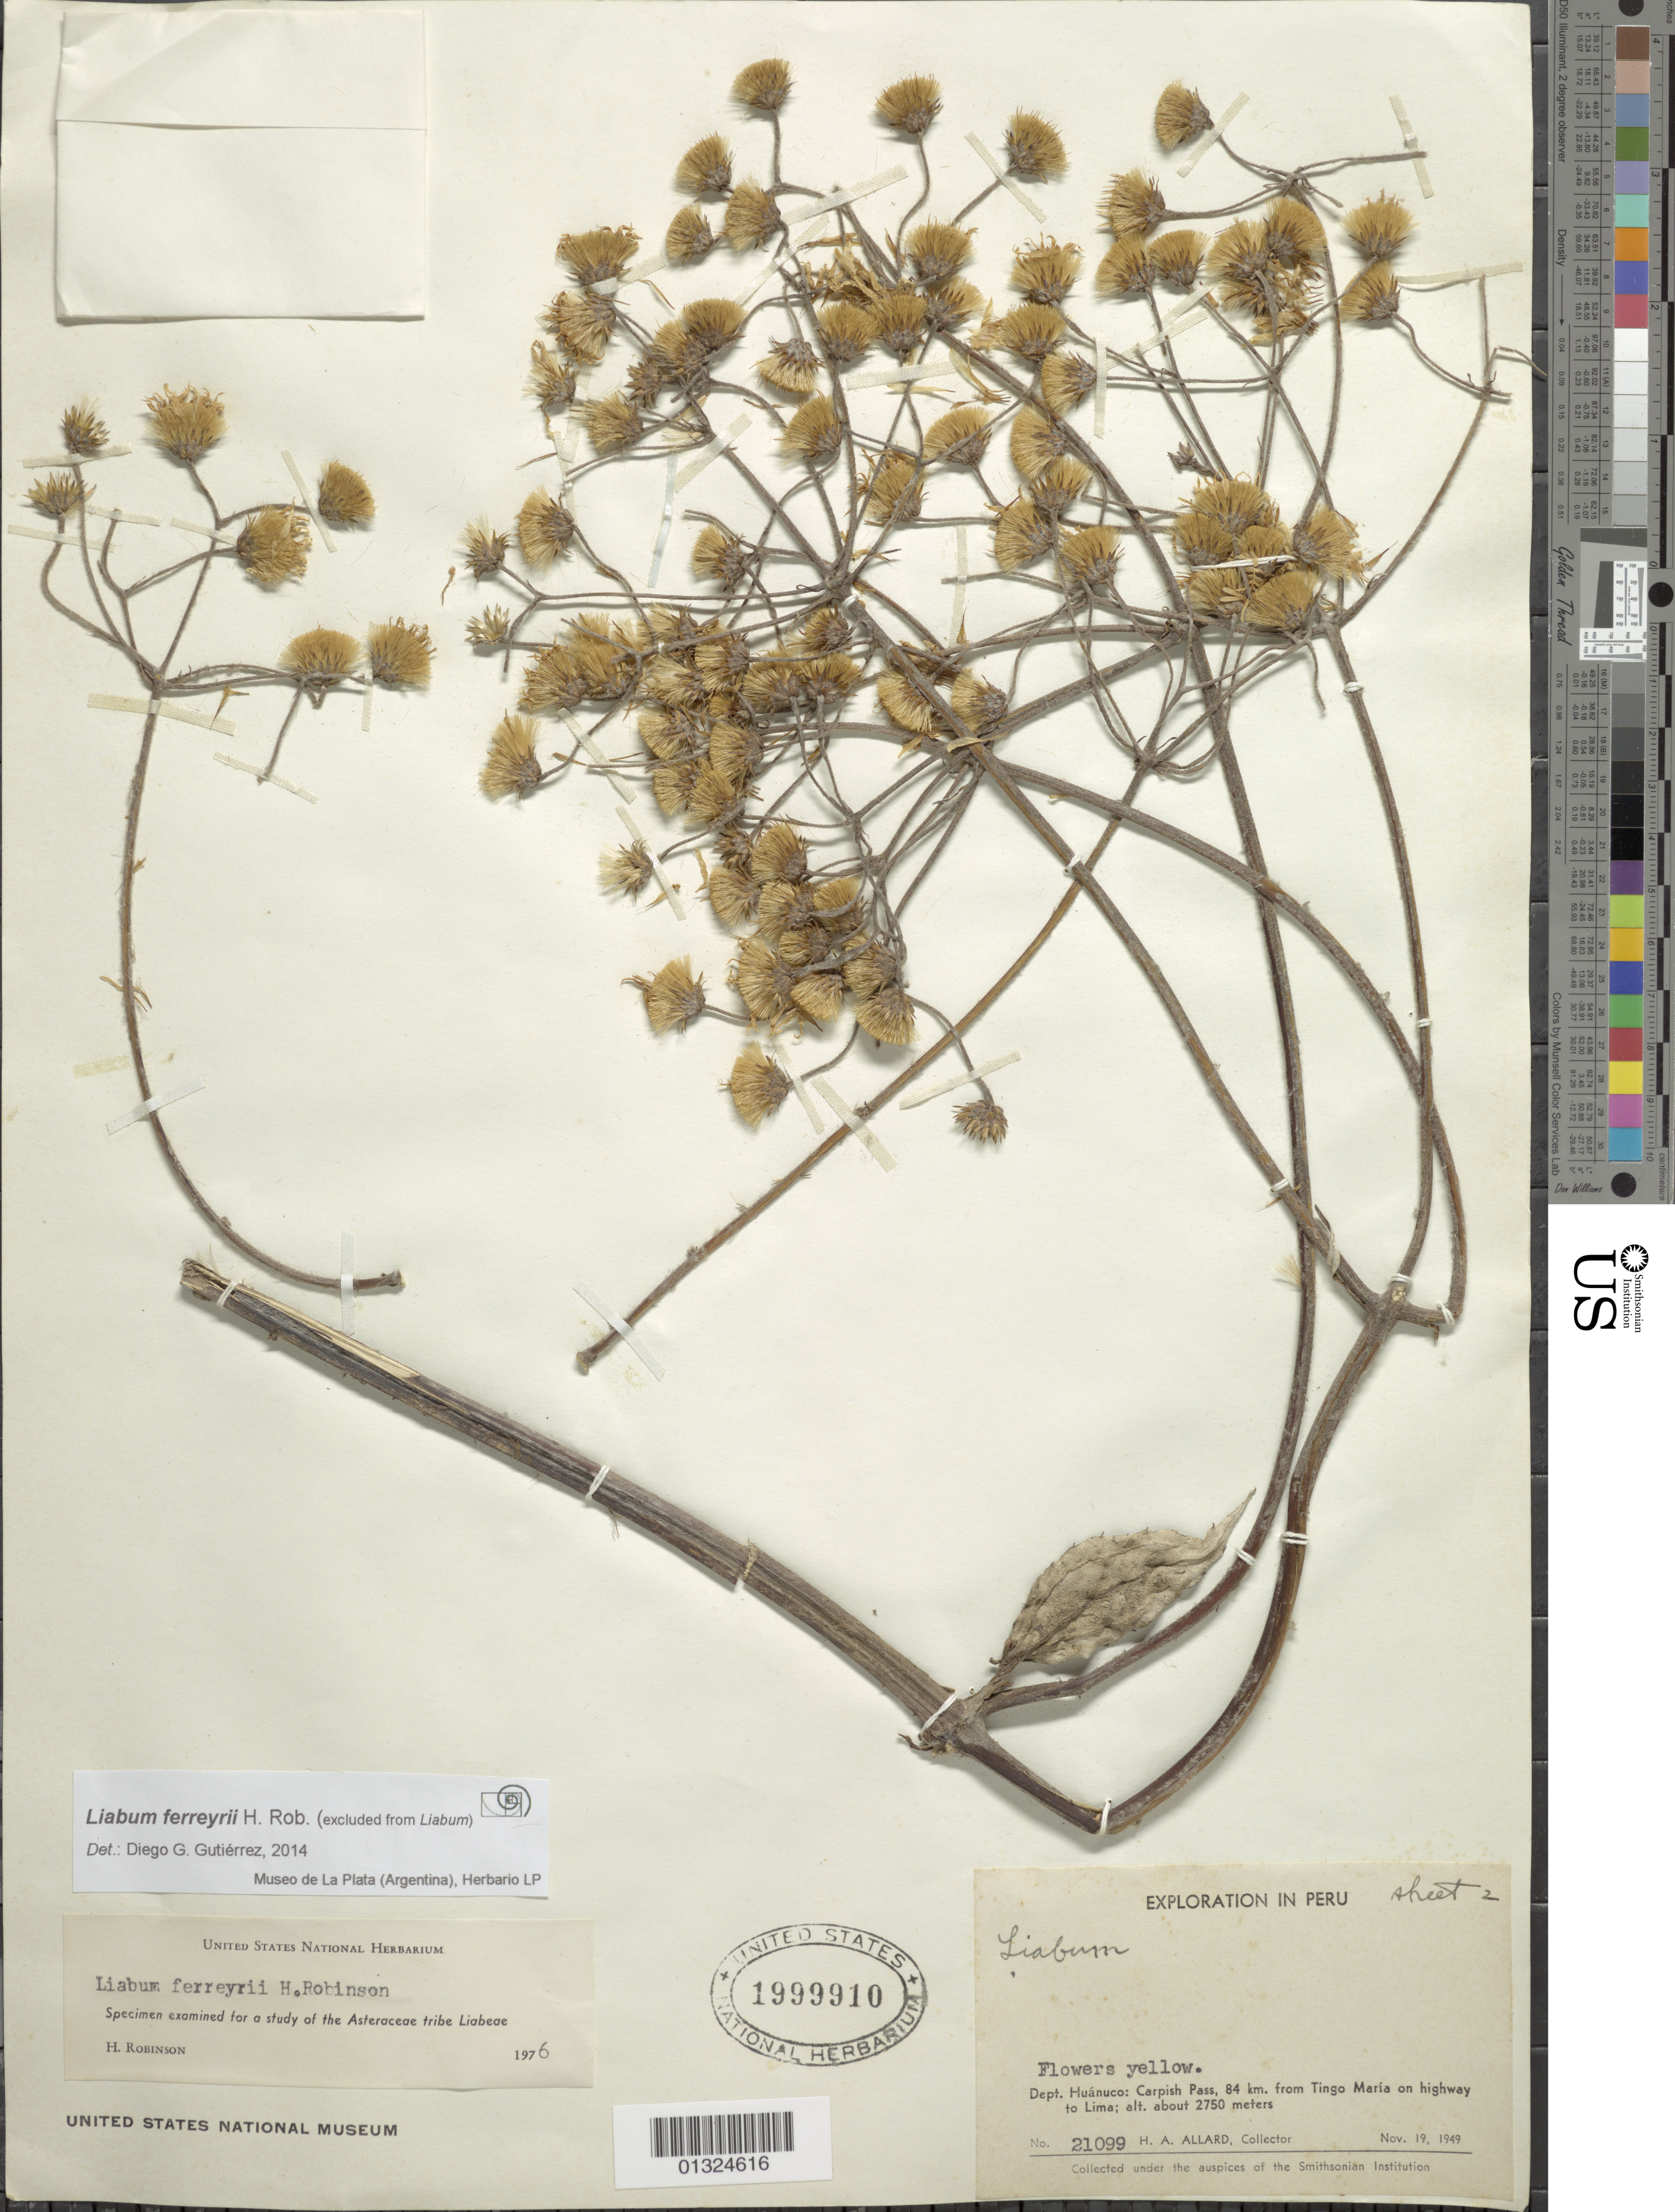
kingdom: Plantae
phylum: Tracheophyta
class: Magnoliopsida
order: Asterales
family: Asteraceae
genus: Liabum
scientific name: Liabum ferreyrae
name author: H. Rob.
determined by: Gutierrez, D. G.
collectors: H. A. Allard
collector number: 21099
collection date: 1949-11-19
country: Peru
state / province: Huánuco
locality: Carpish Pass, 84 km from Tingo Maria on Hwy to Lima.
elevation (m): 2750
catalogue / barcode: US 1999910